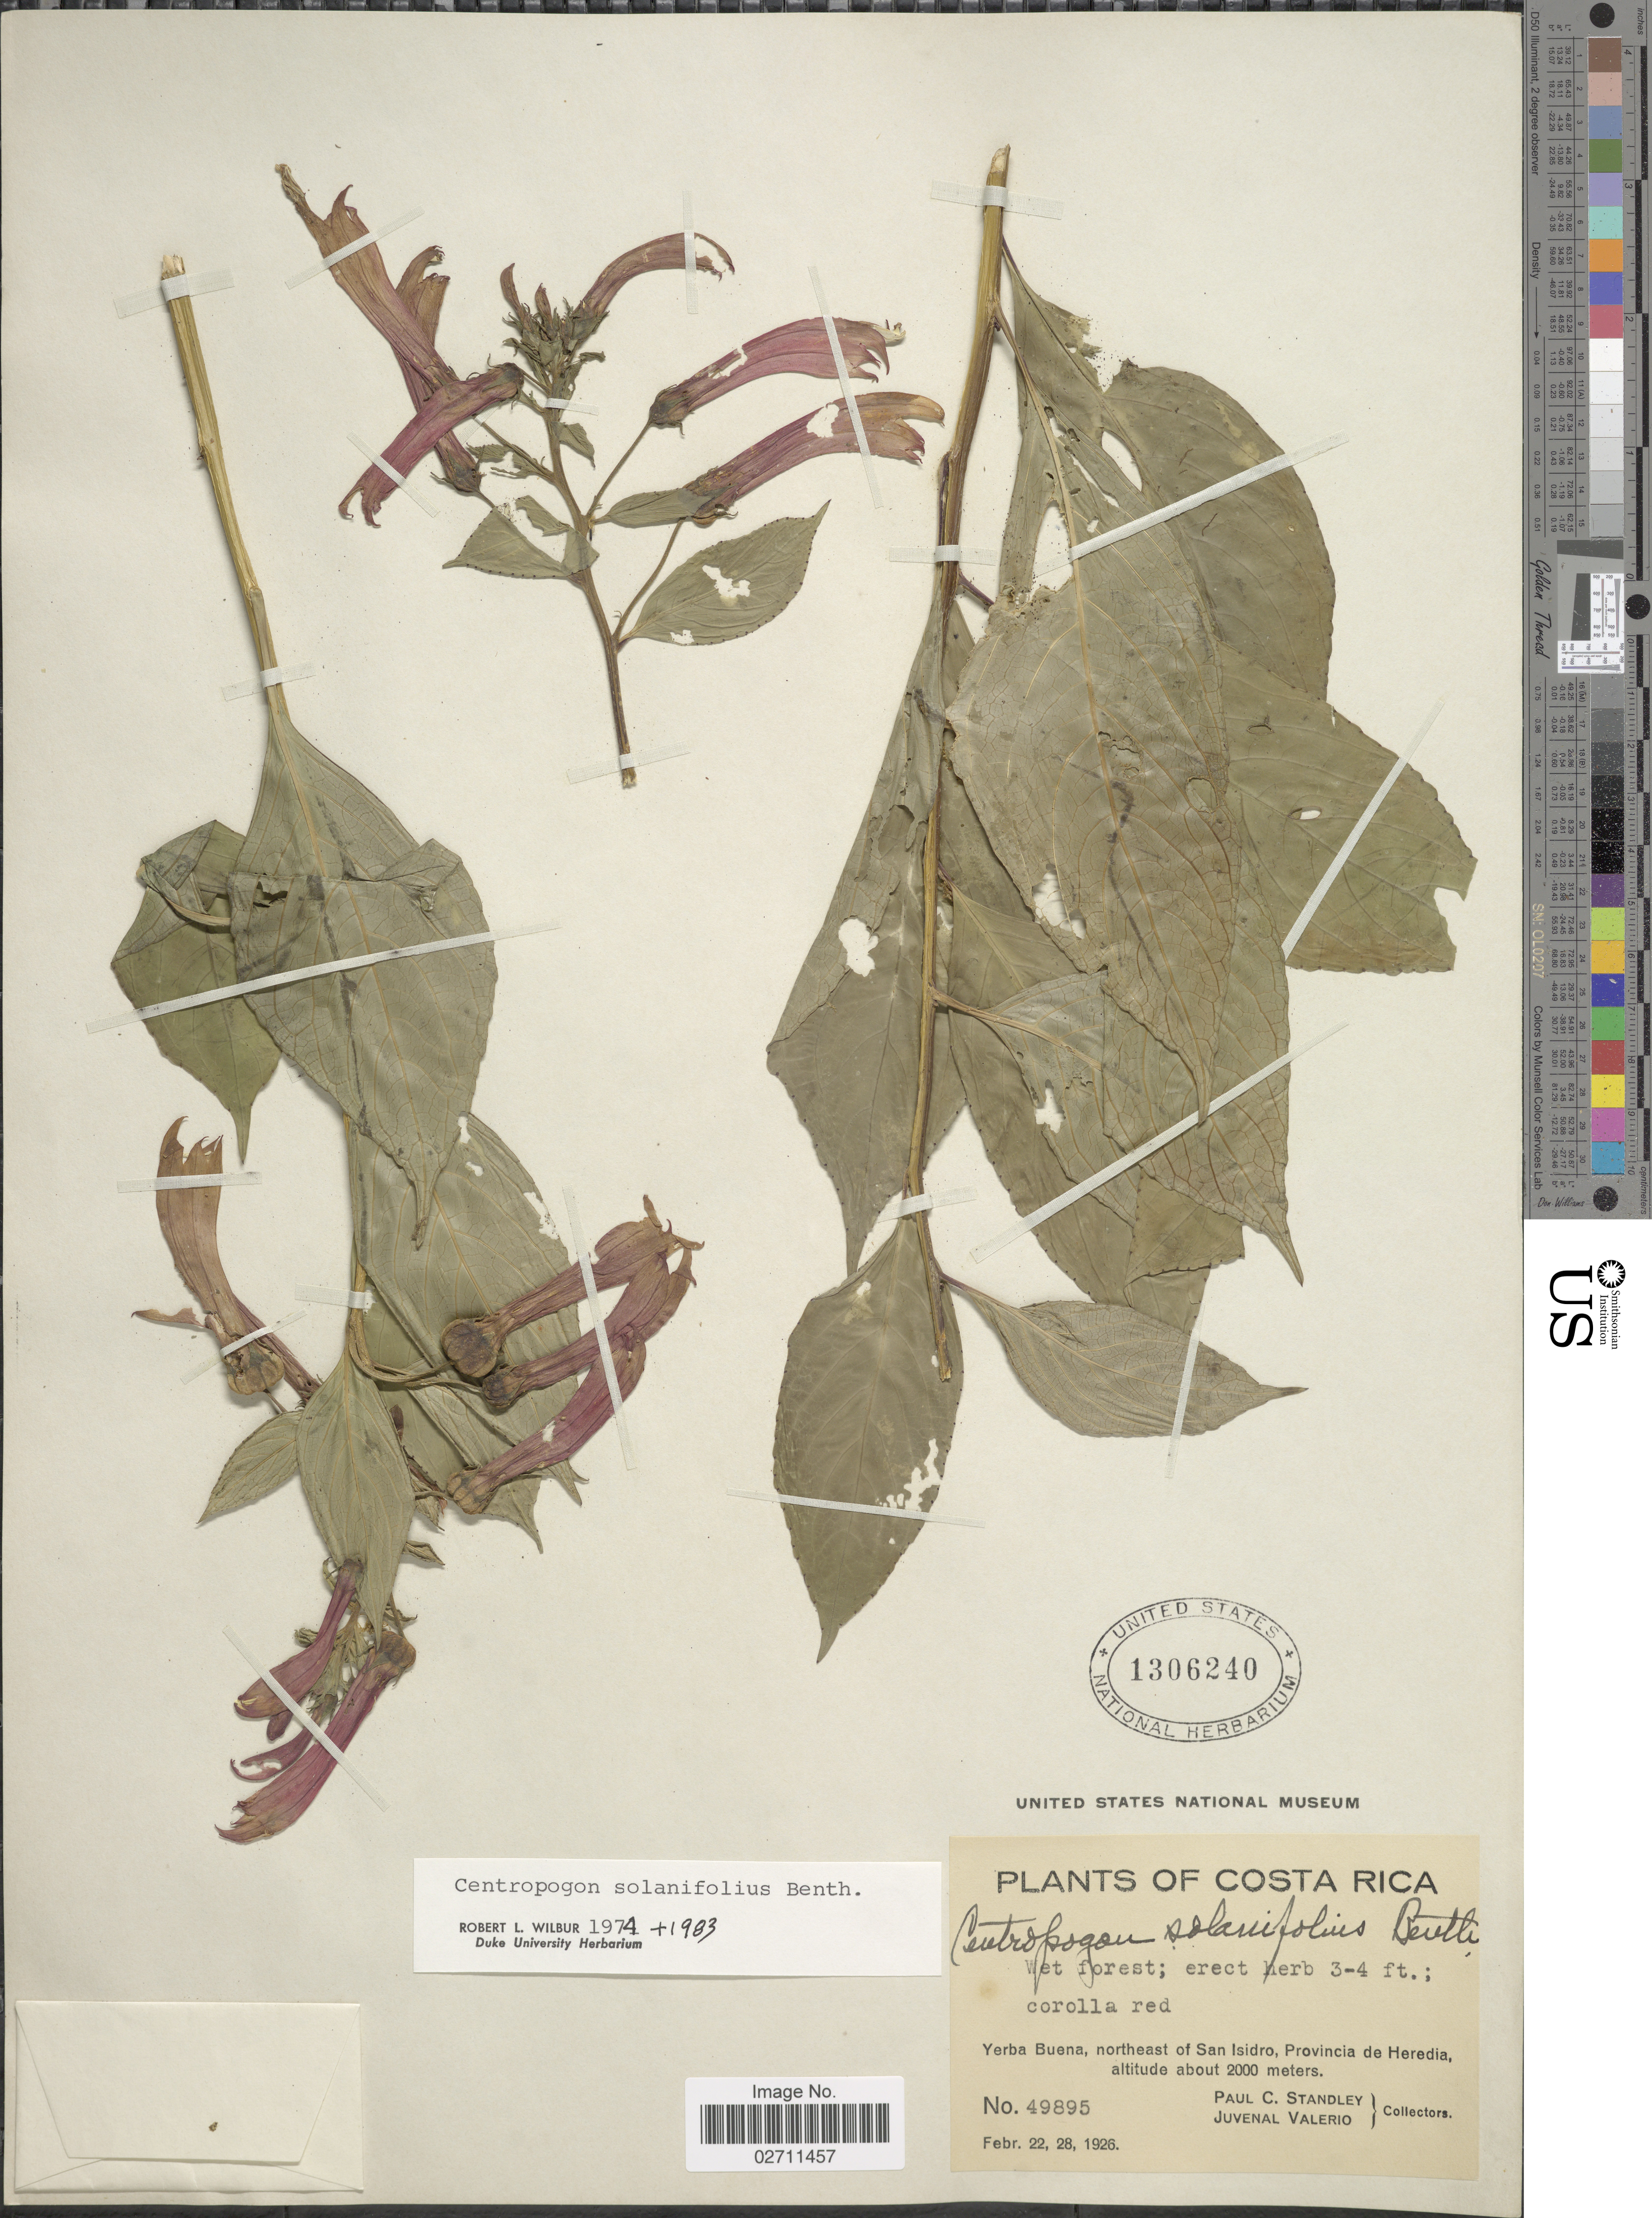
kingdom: Plantae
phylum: Tracheophyta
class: Magnoliopsida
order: Asterales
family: Campanulaceae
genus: Centropogon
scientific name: Centropogon solanifolius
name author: Benth.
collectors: P. C. Standley & J. Valerio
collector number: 49895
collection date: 1926-02-22/1926-02-28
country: Costa Rica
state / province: Heredia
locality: Yerba Buena, northeast of San Isidro.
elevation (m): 2000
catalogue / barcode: US 1306240